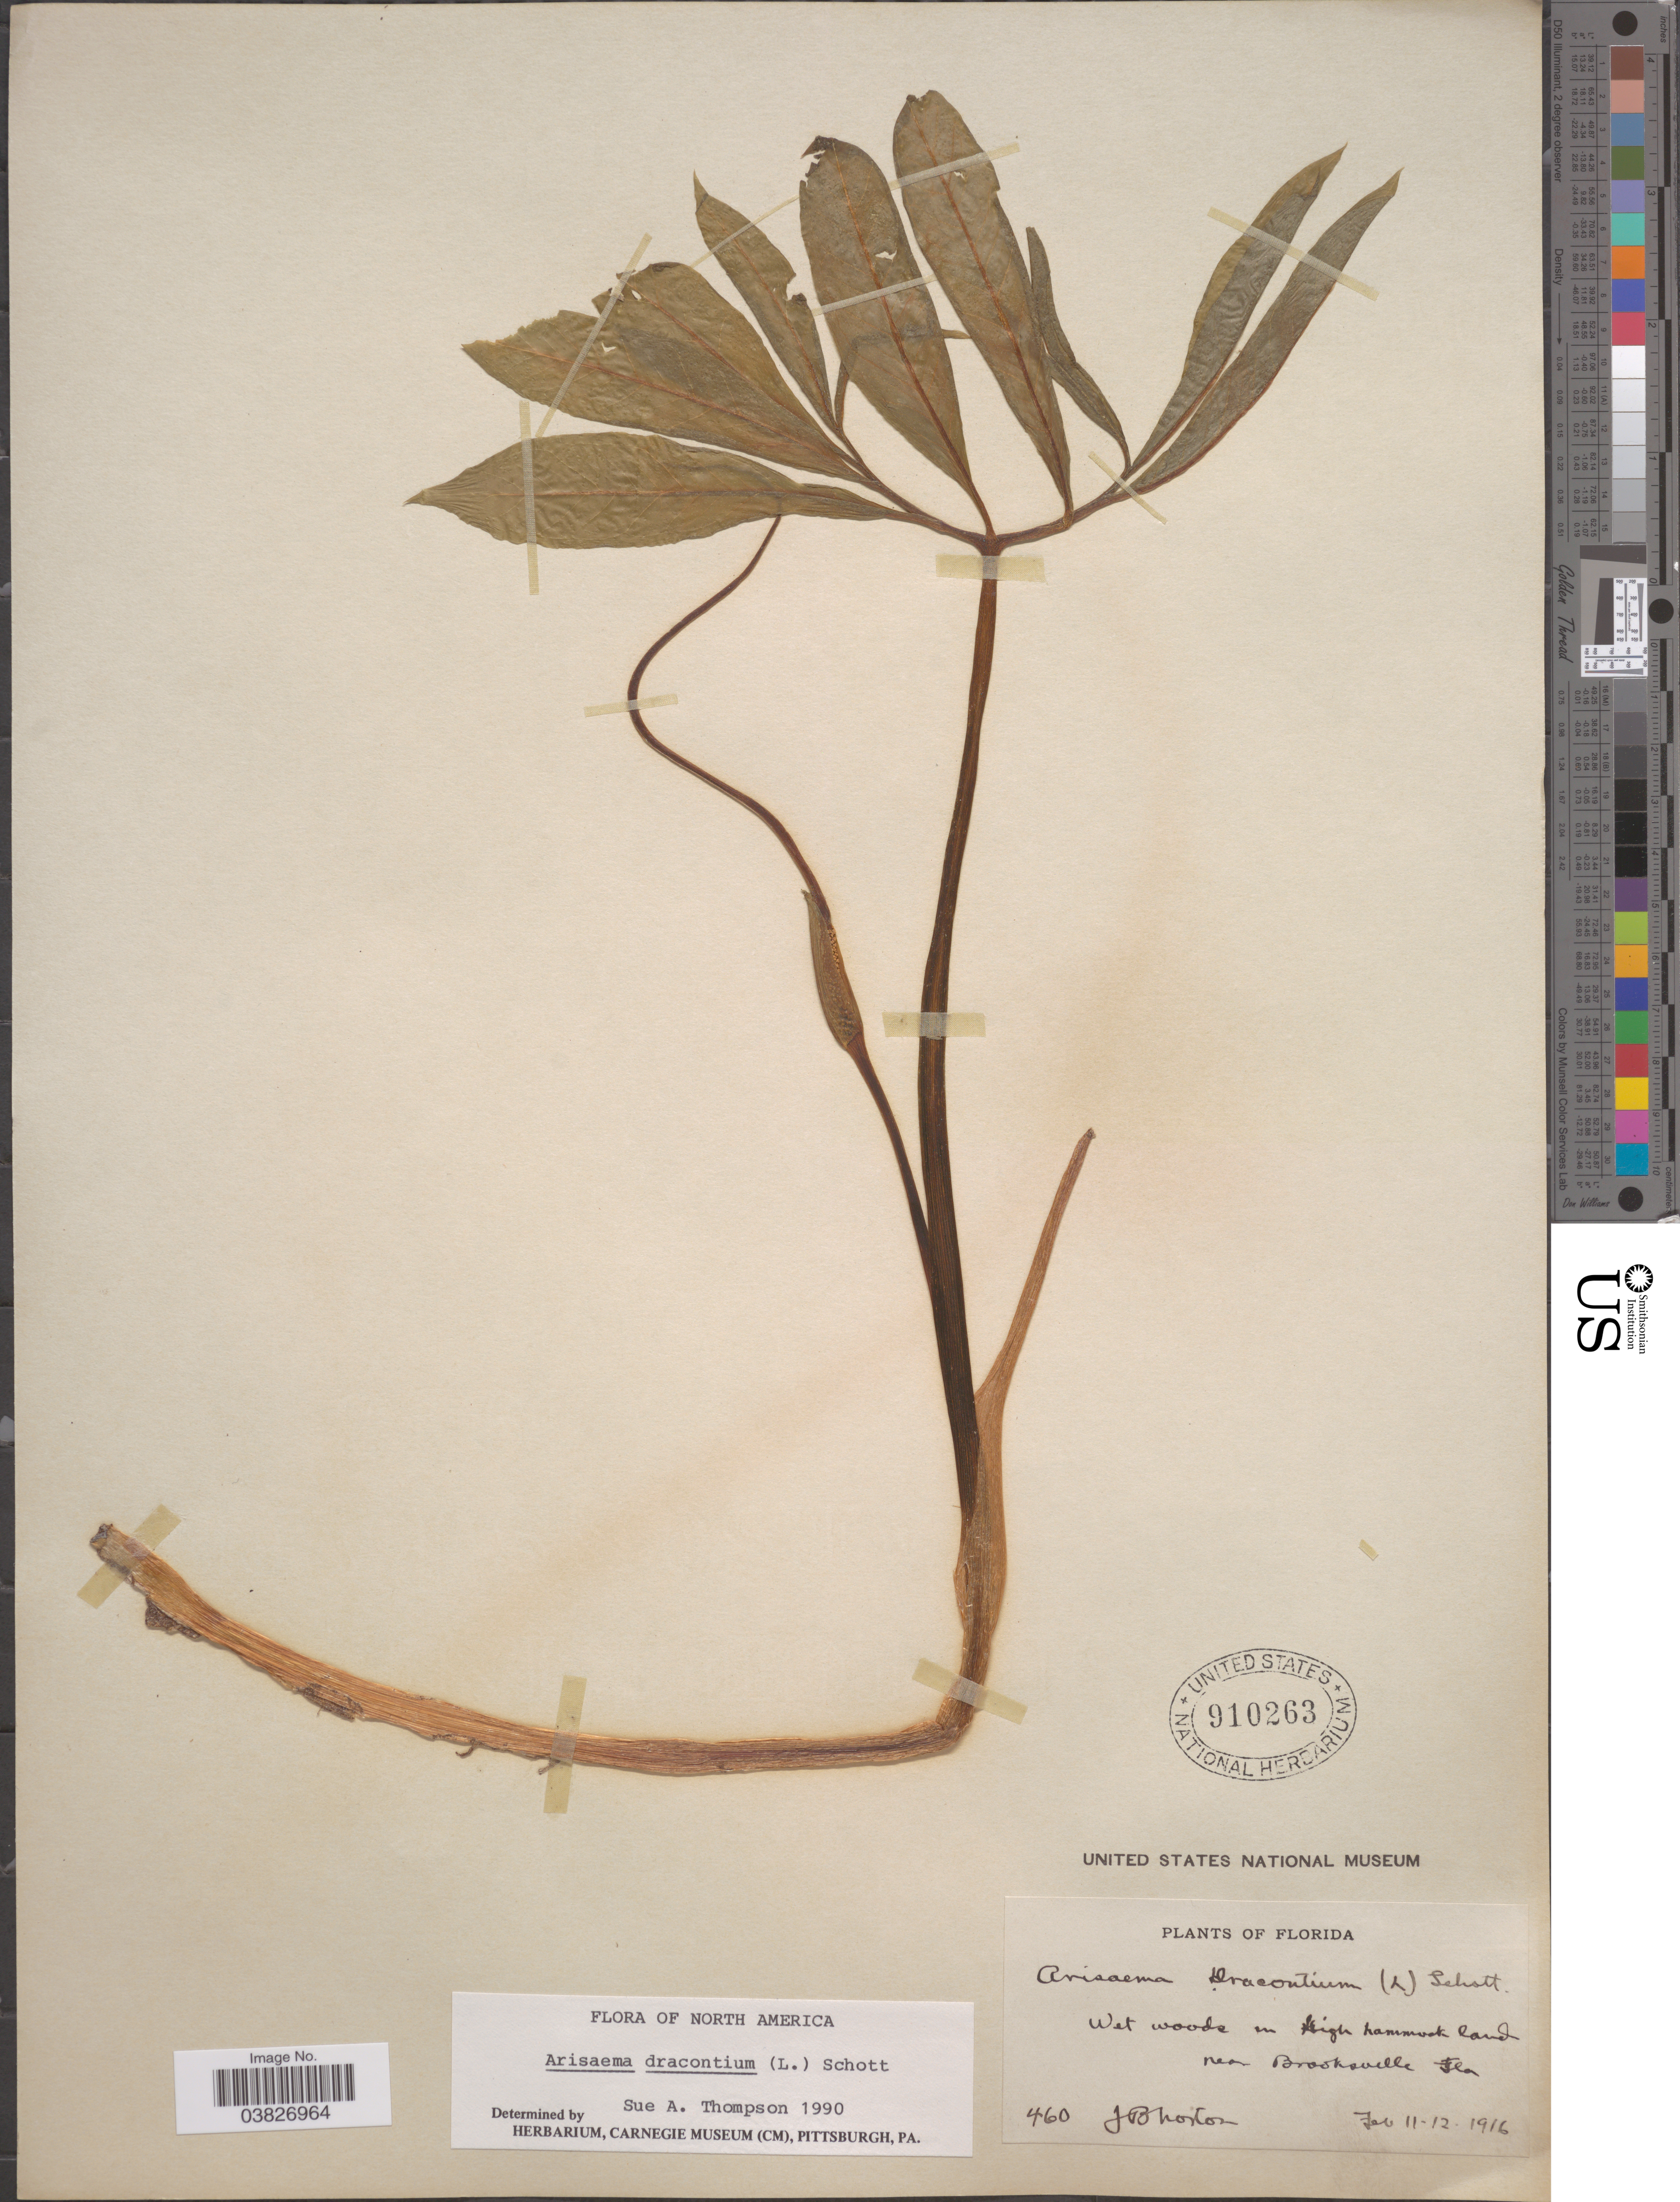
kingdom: Plantae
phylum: Tracheophyta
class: Liliopsida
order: Alismatales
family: Araceae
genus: Arisaema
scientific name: Arisaema dracontium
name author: (L.) Schott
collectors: J. Horton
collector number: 460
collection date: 1916-02-11/1916-11-12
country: United States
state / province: Florida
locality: Wet woods in high hammock land near Brooksville.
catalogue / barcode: US 910263